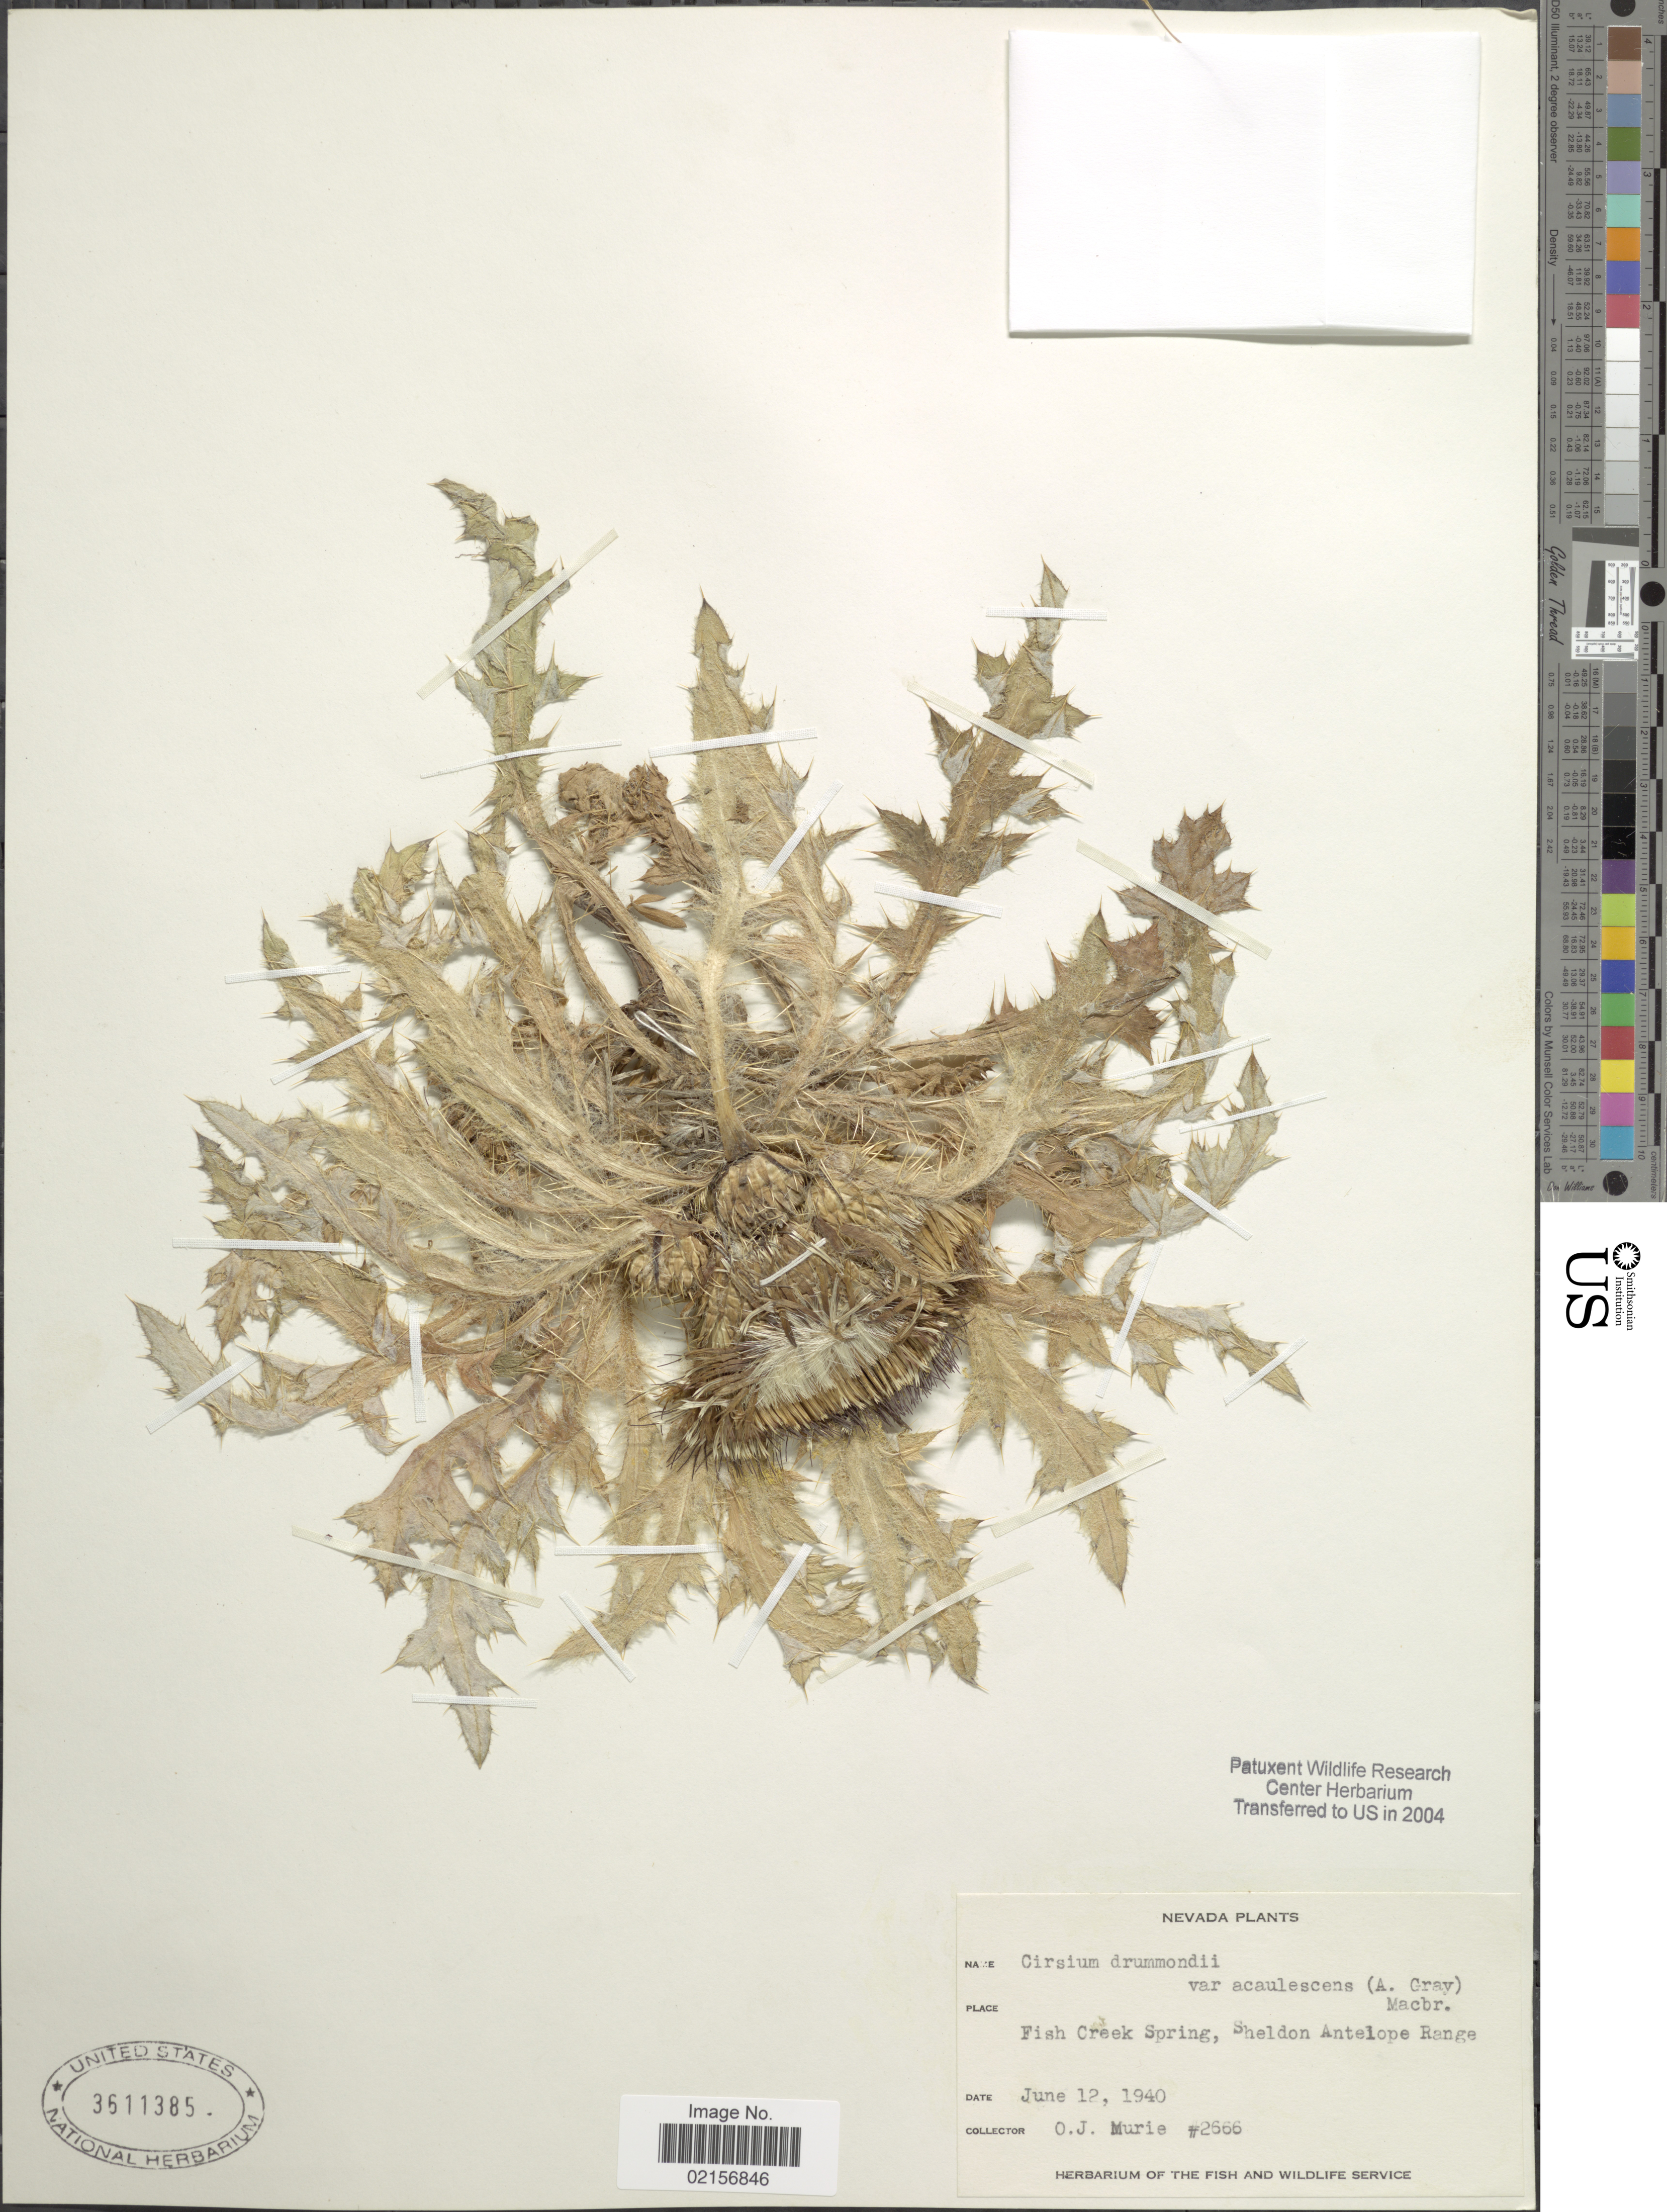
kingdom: Plantae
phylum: Tracheophyta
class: Magnoliopsida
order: Asterales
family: Asteraceae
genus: Cirsium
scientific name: Cirsium drummondii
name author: Torr. & A. Gray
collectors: O. Murie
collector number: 2666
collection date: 1940-06-12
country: United States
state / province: Nevada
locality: Fish Creek Spring, Sheldon Antelope Range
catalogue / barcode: US 3611385